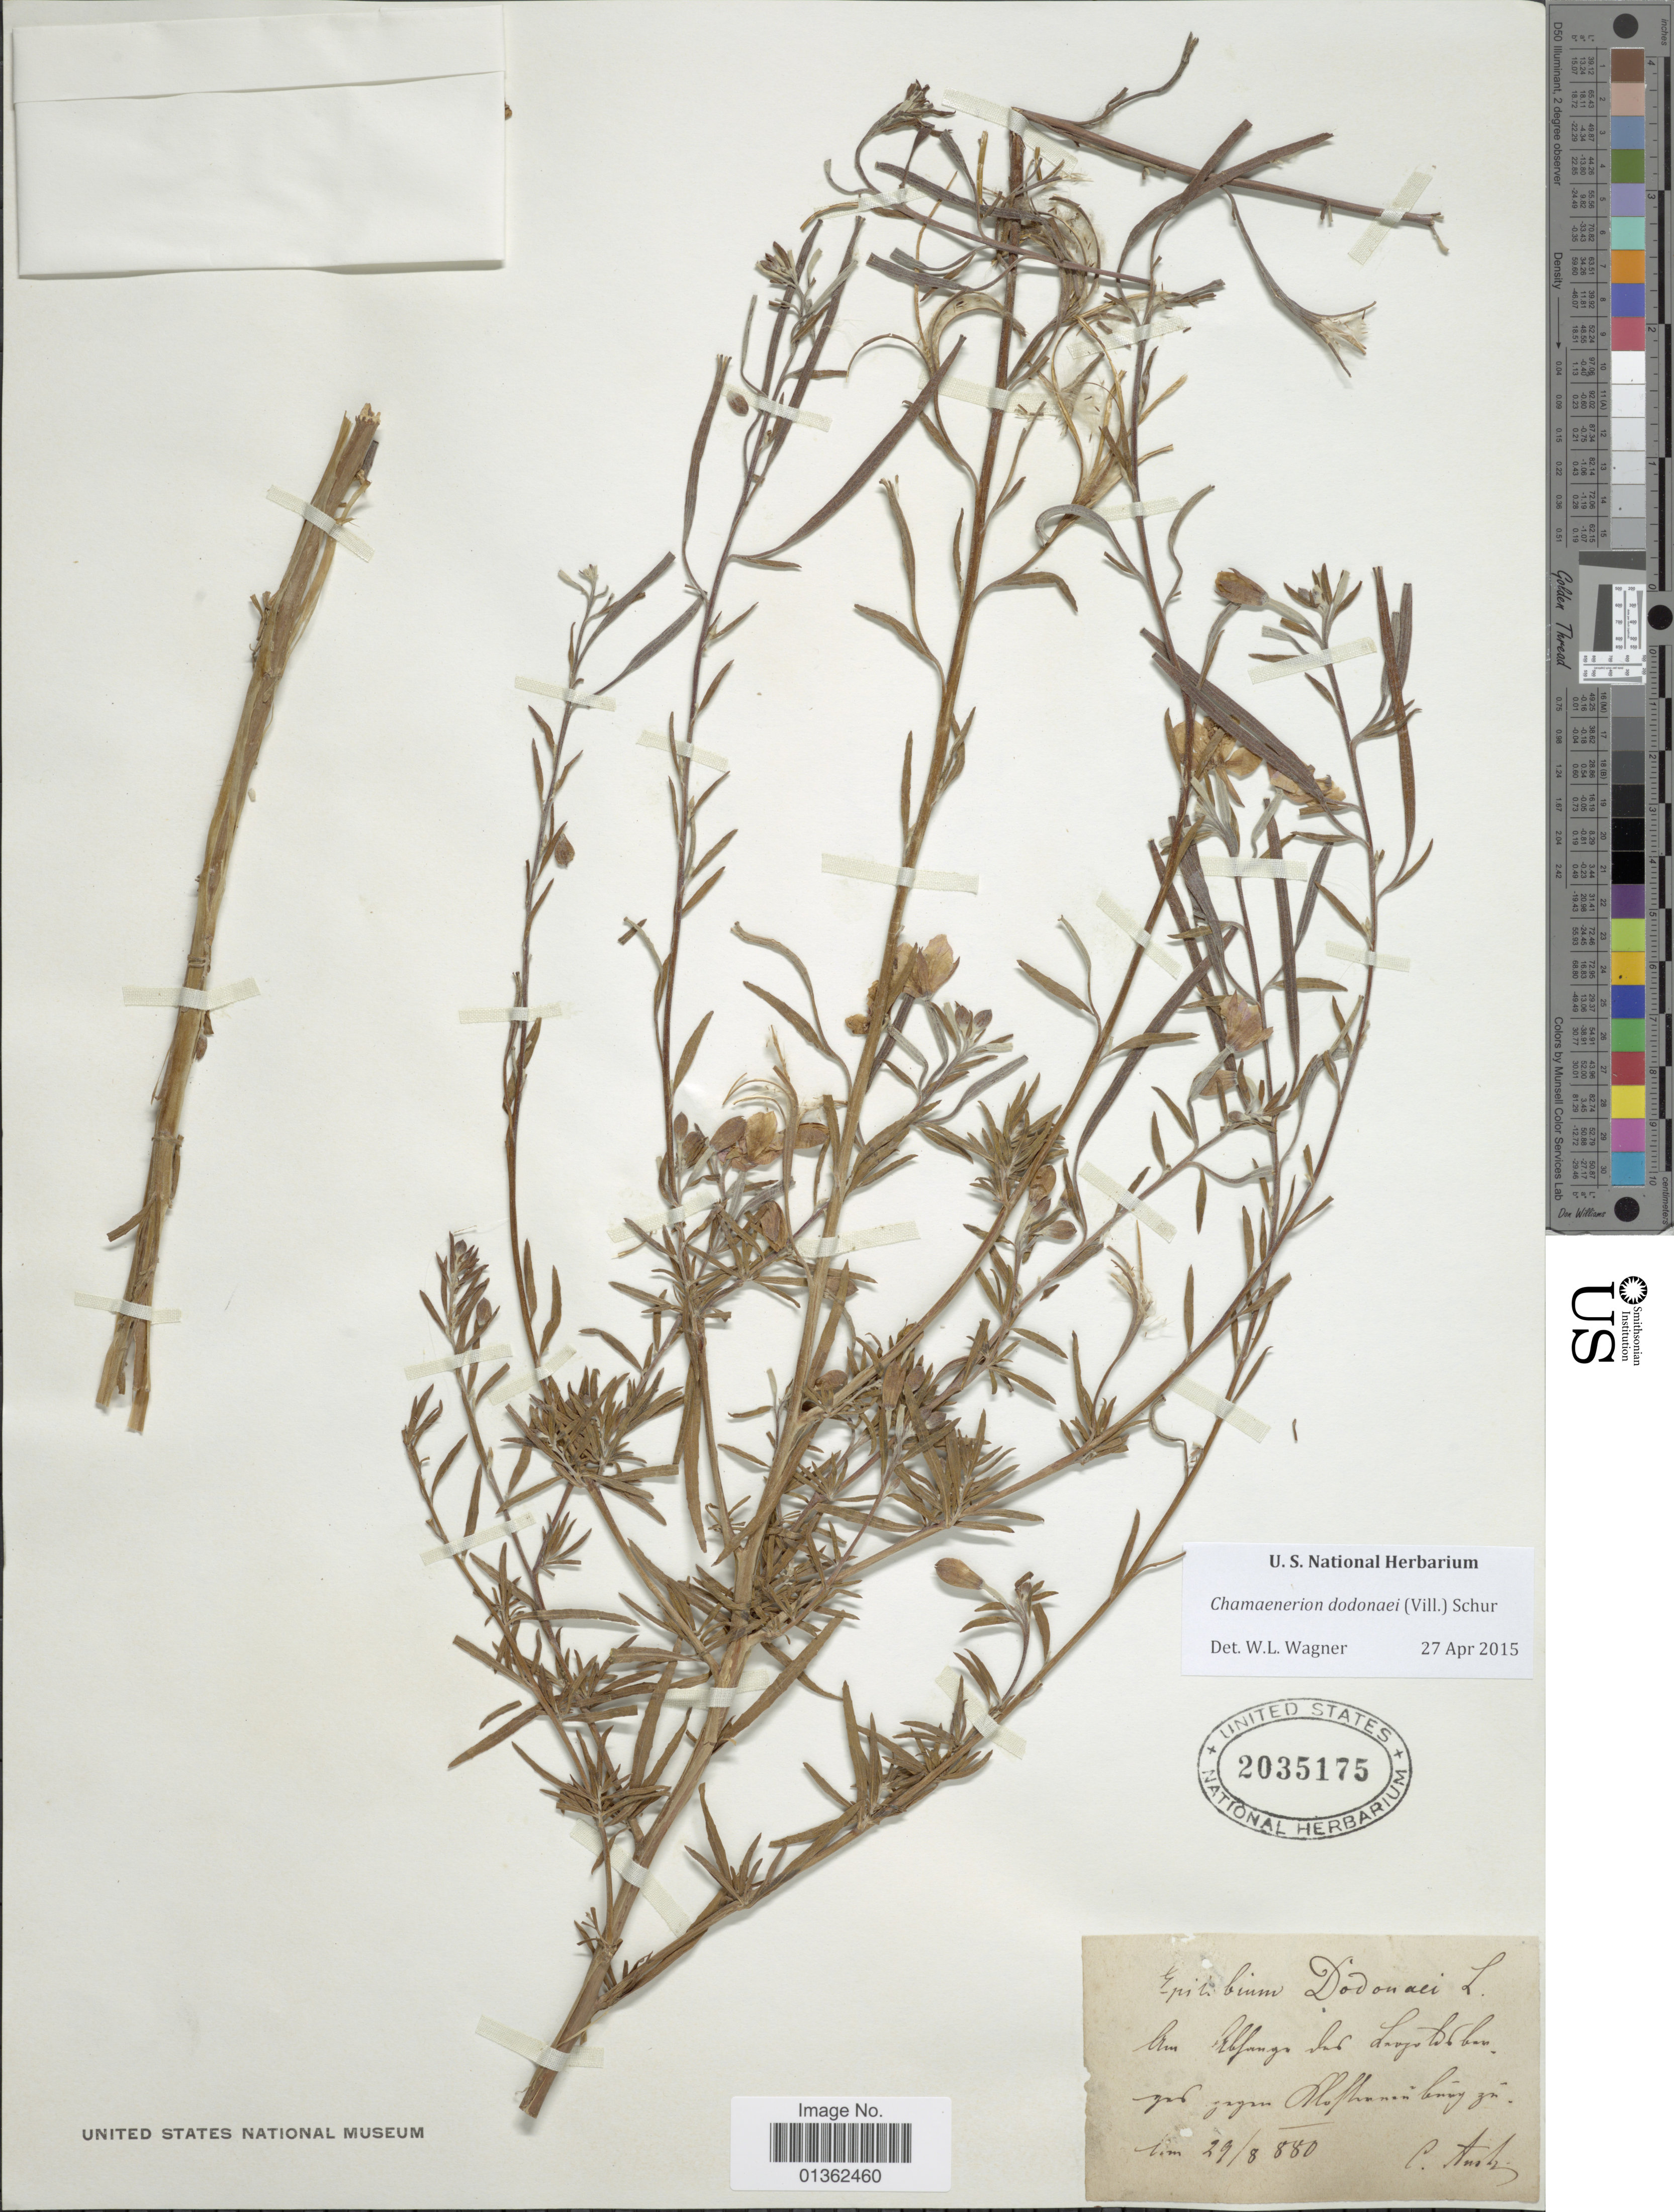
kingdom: Plantae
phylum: Tracheophyta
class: Magnoliopsida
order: Myrtales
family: Onagraceae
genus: Chamaenerion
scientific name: Chamaenerion dodonaei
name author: (Vill.) Schur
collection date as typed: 880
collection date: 1880-08-29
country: Austria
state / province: Wien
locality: Am Abhange des Leopoldsberges gegen Klosterneuburg zu Wie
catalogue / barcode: US 2035175